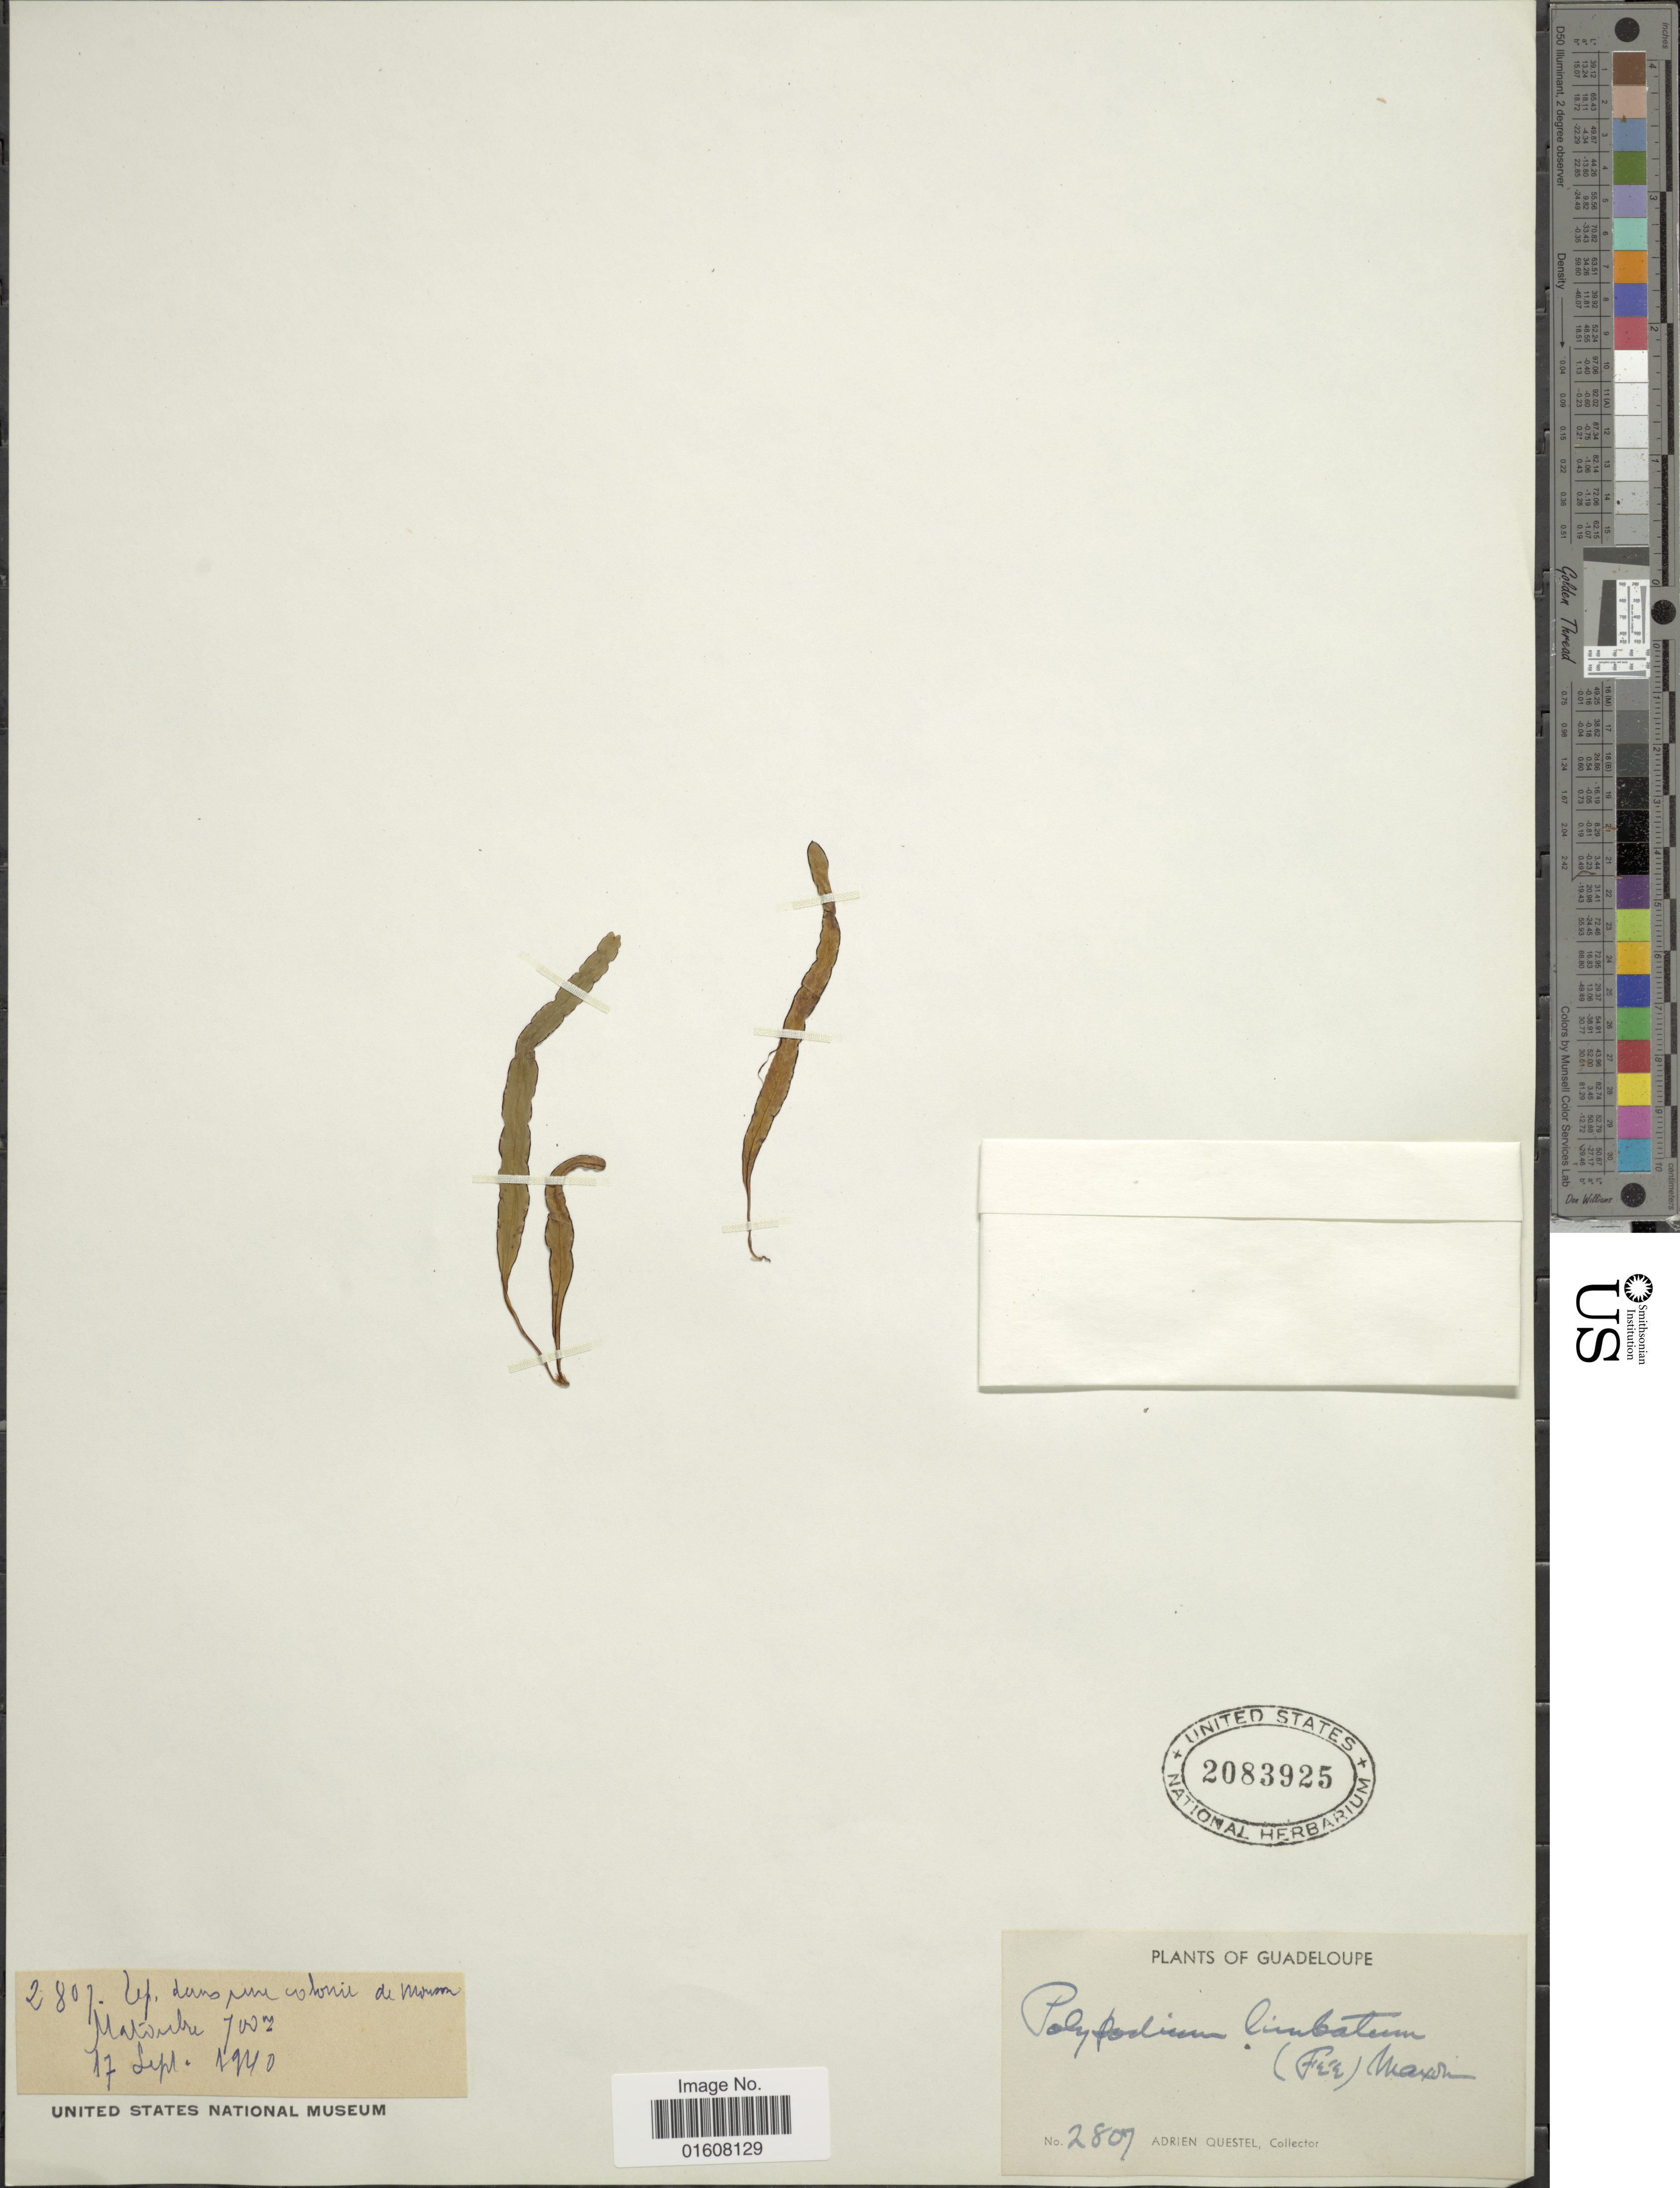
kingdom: Plantae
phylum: Tracheophyta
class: Polypodiopsida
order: Polypodiales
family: Polypodiaceae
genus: Grammitis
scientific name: Grammitis limbata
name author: Fée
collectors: A. Questel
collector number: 2807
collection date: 1940-09-17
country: Guadeloupe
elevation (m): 700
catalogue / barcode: US 2083925